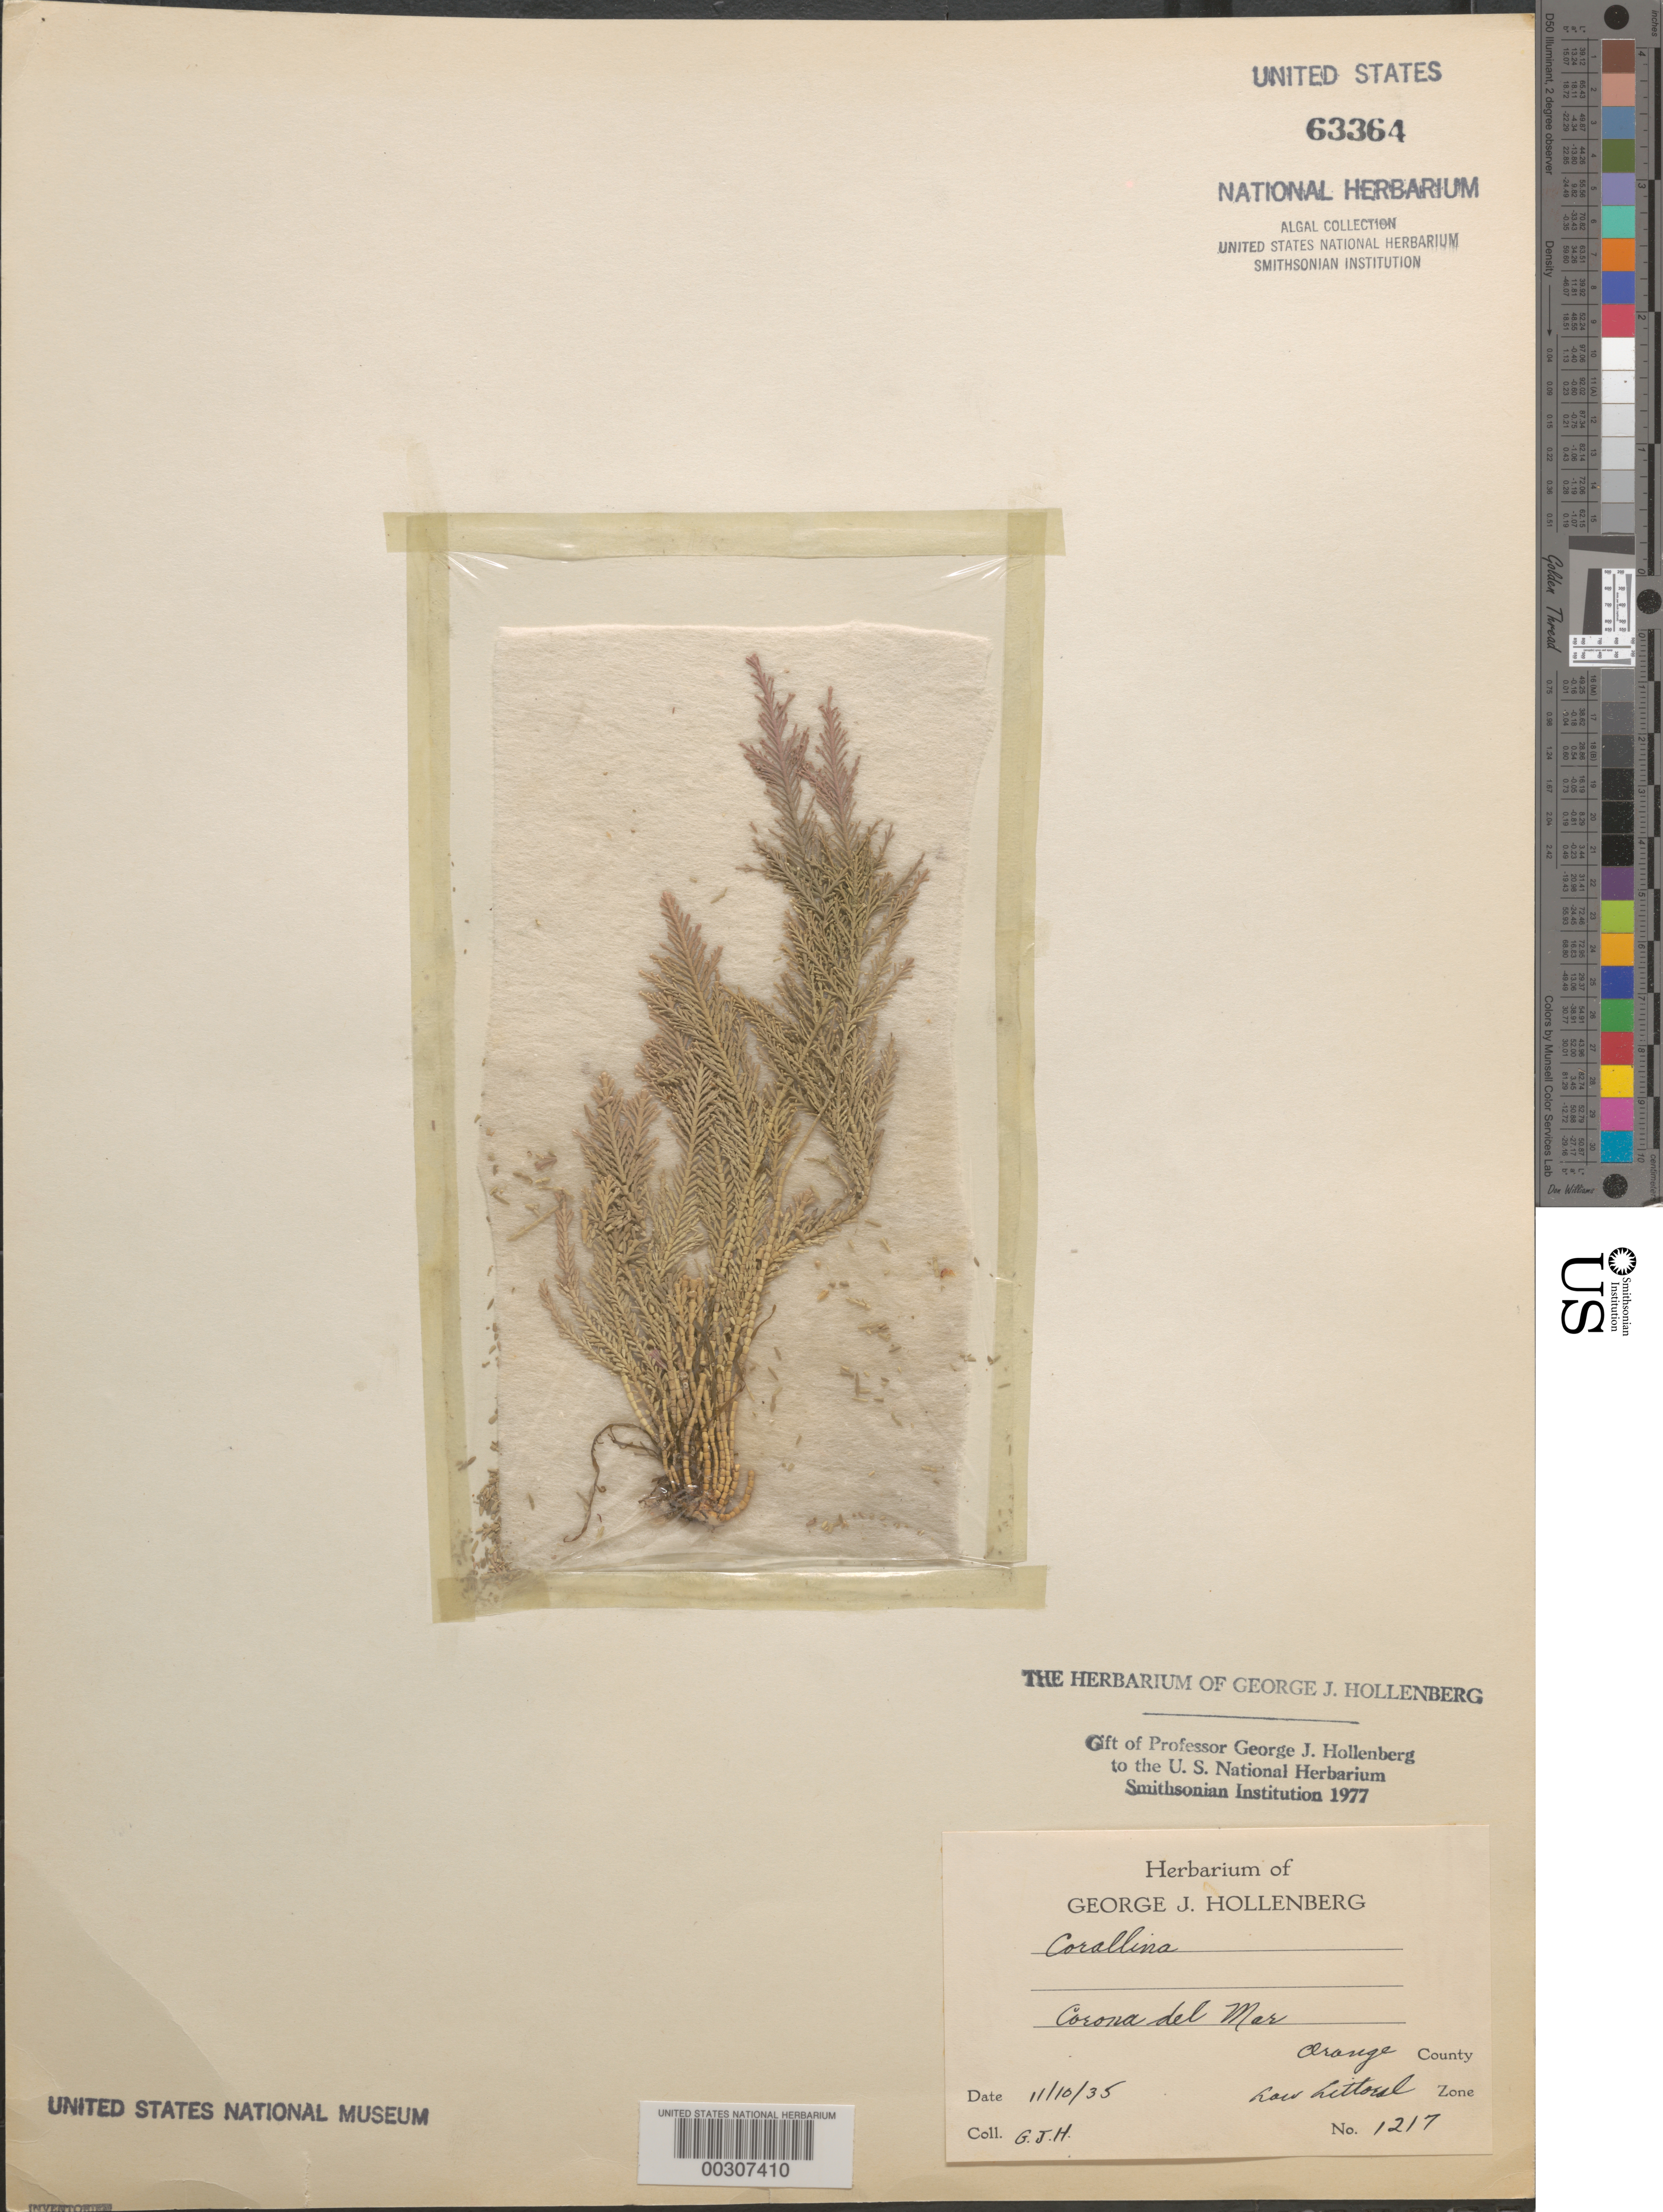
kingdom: Plantae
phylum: Rhodophyta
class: Florideophyceae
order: Corallinales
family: Corallinaceae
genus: Corallina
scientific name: Corallina sp.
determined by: Hollenberg, George J.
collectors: G. Hollenberg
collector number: GJH 1217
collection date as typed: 10 Nov 1935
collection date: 1935-11-10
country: United States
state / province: California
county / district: Orange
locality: Corona del Mar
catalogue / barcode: US 63364